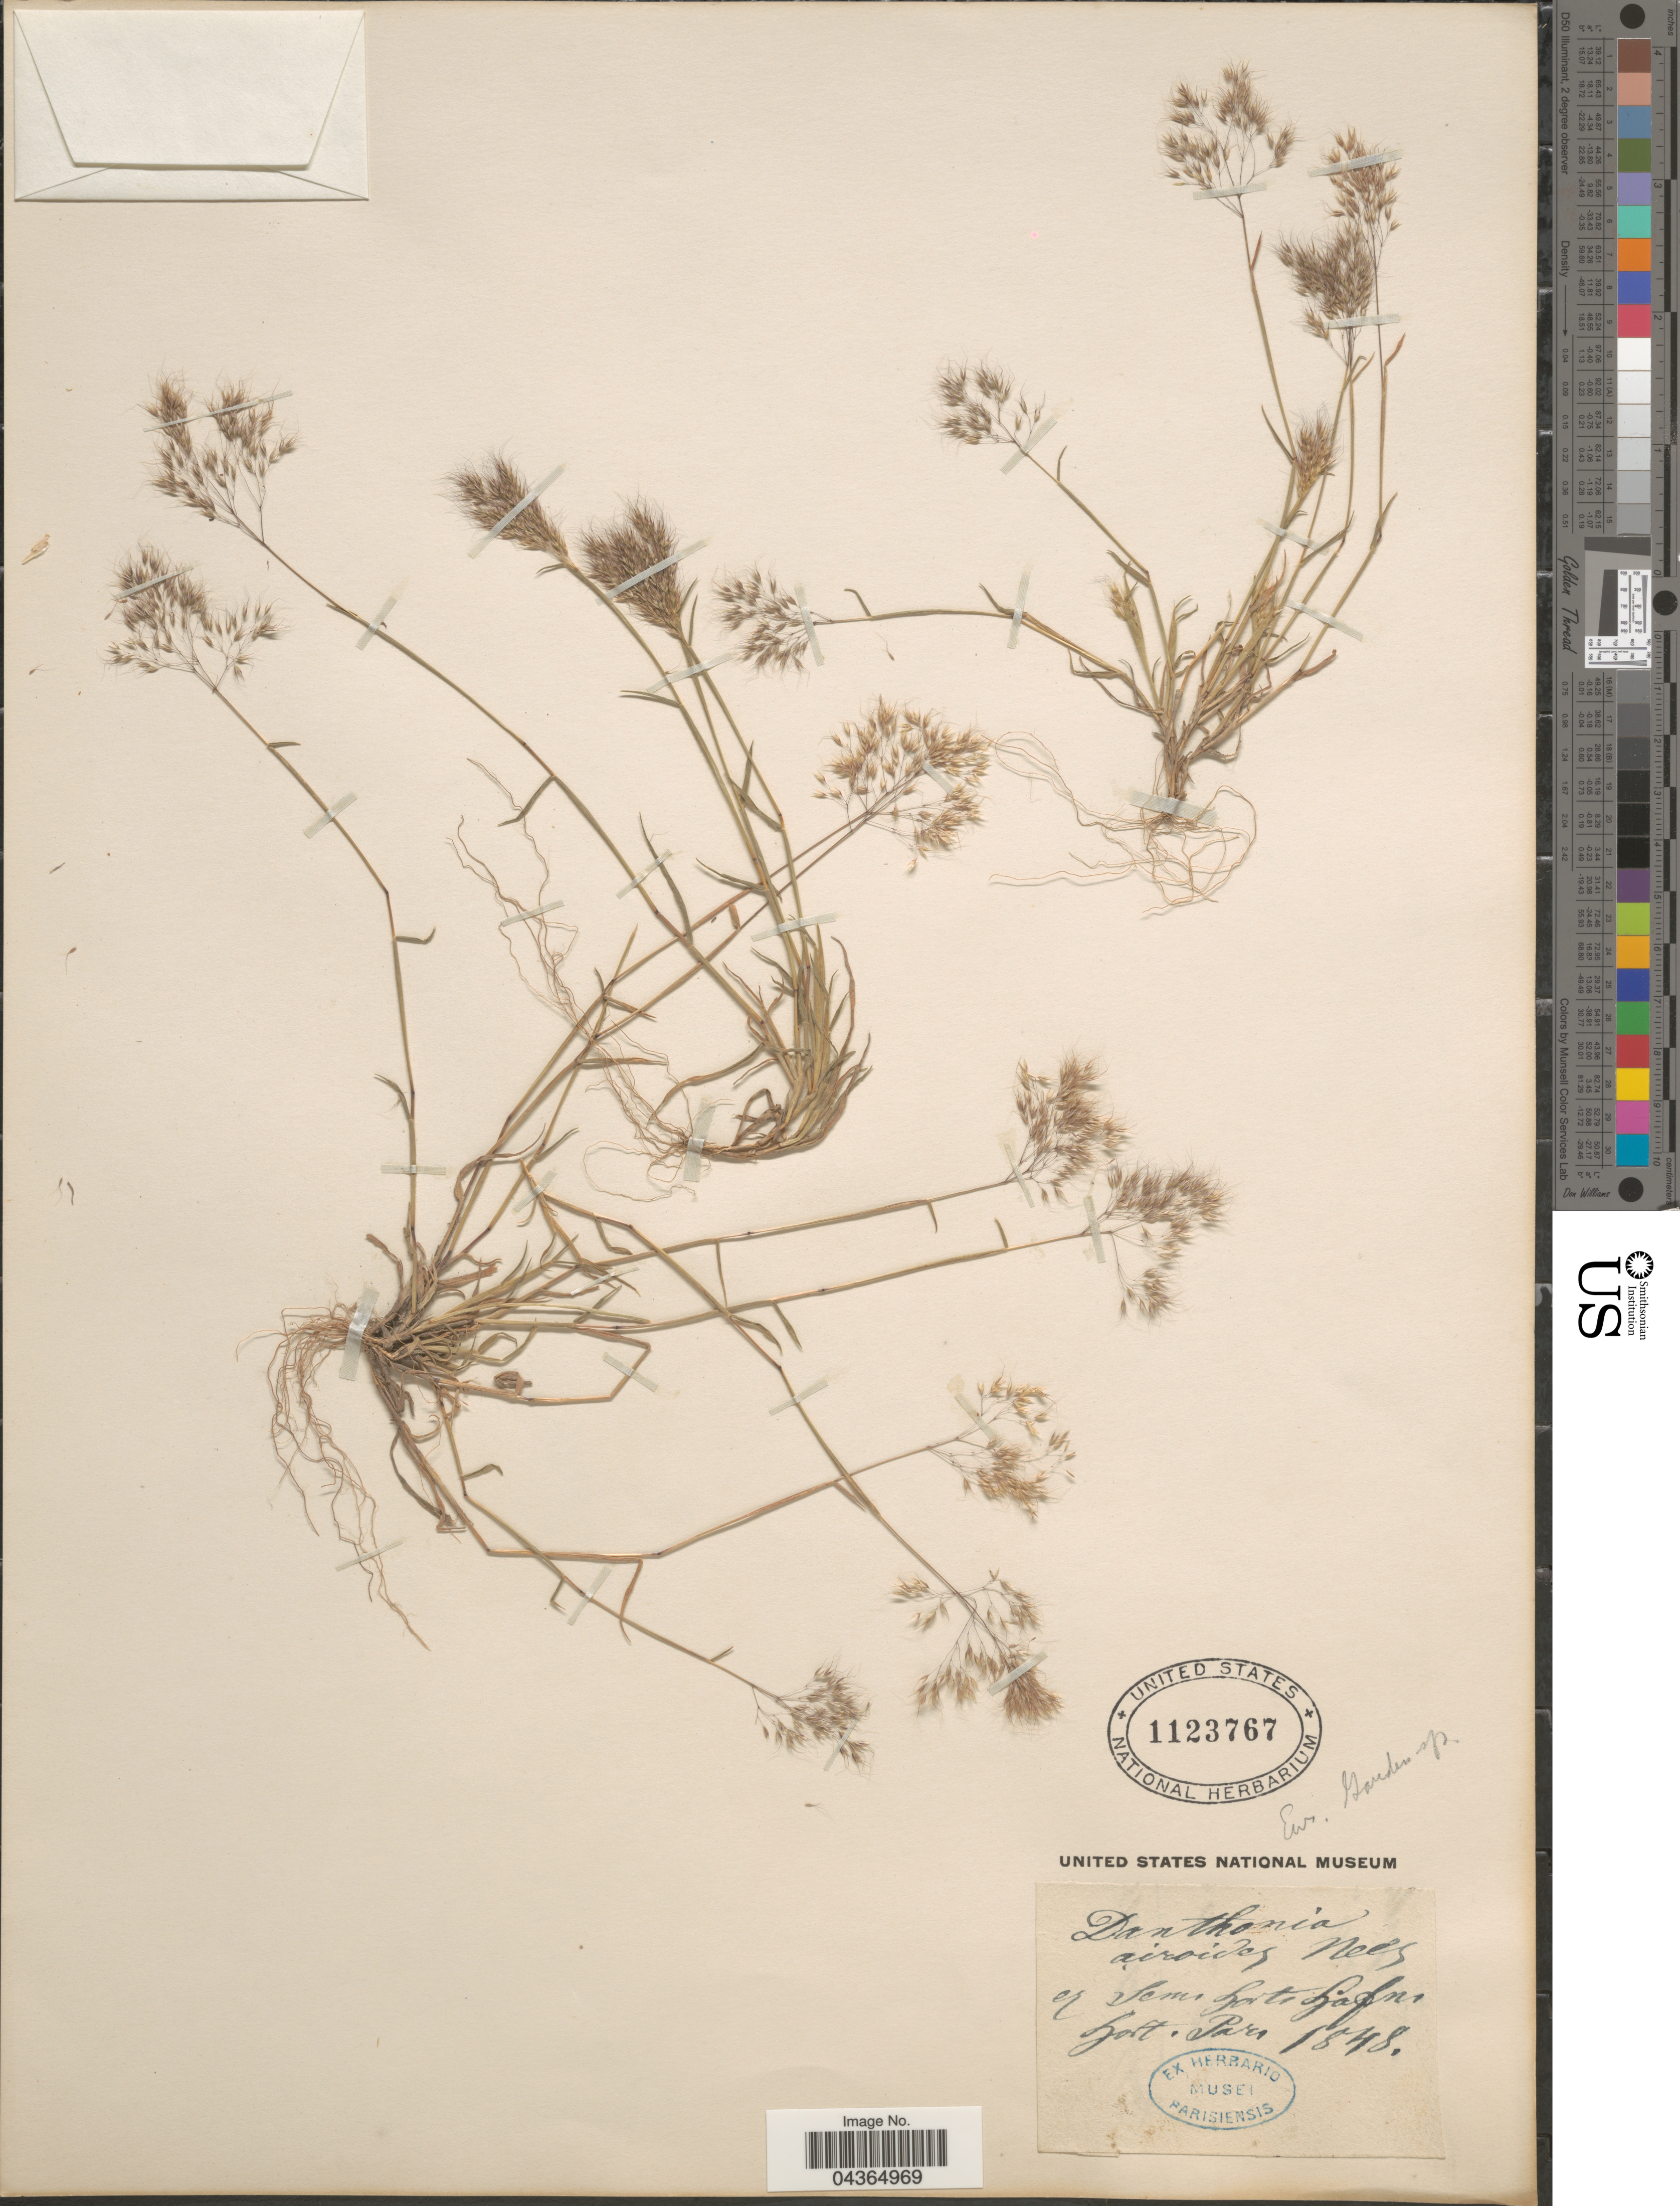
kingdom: Plantae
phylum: Tracheophyta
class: Liliopsida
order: Poales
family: Poaceae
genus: Pentameris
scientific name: Pentameris airoides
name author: Nees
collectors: ex herb. Musei Parisiensis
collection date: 1848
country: Sweden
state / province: Gotland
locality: Ex semi horto Lofm Gotl. Pars. [interpreted]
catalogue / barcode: US 1123767